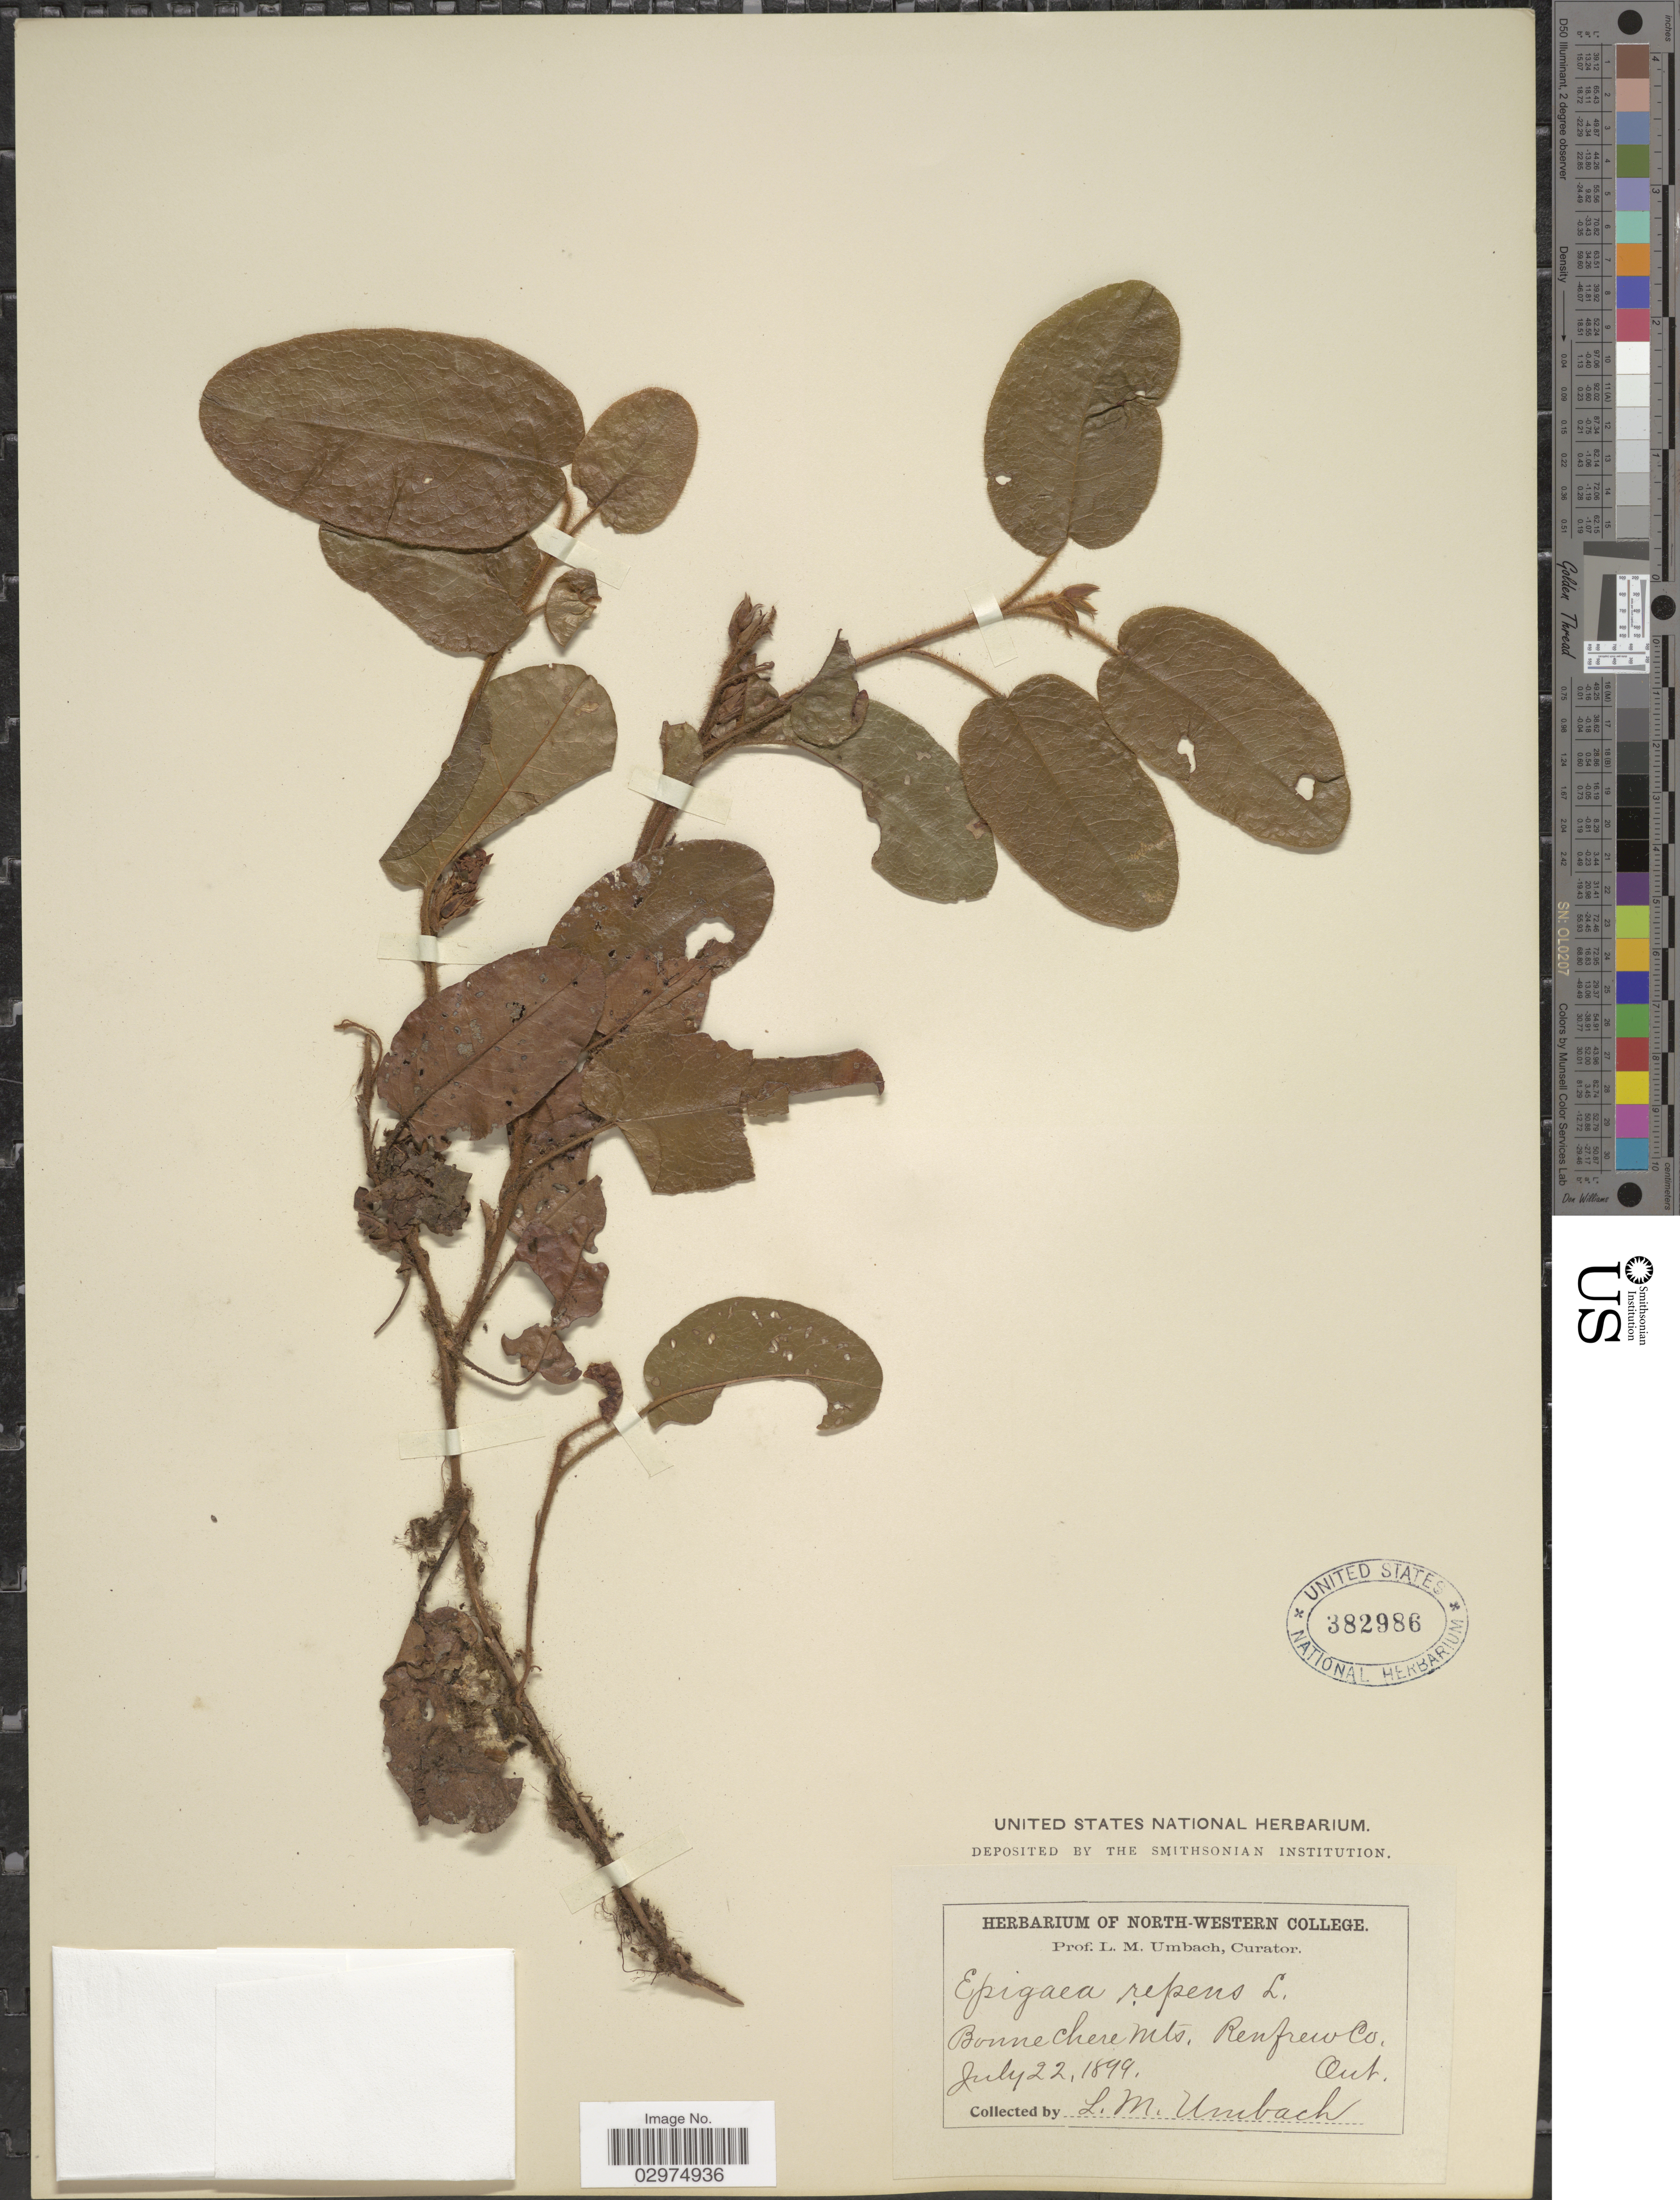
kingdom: Plantae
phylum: Tracheophyta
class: Magnoliopsida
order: Ericales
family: Ericaceae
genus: Epigaea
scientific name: Epigaea repens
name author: L.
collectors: L. M. Umbach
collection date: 1899-07-22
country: Canada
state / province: Ontario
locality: Bonnechere Mts. Renfrew Co.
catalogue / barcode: US 382986